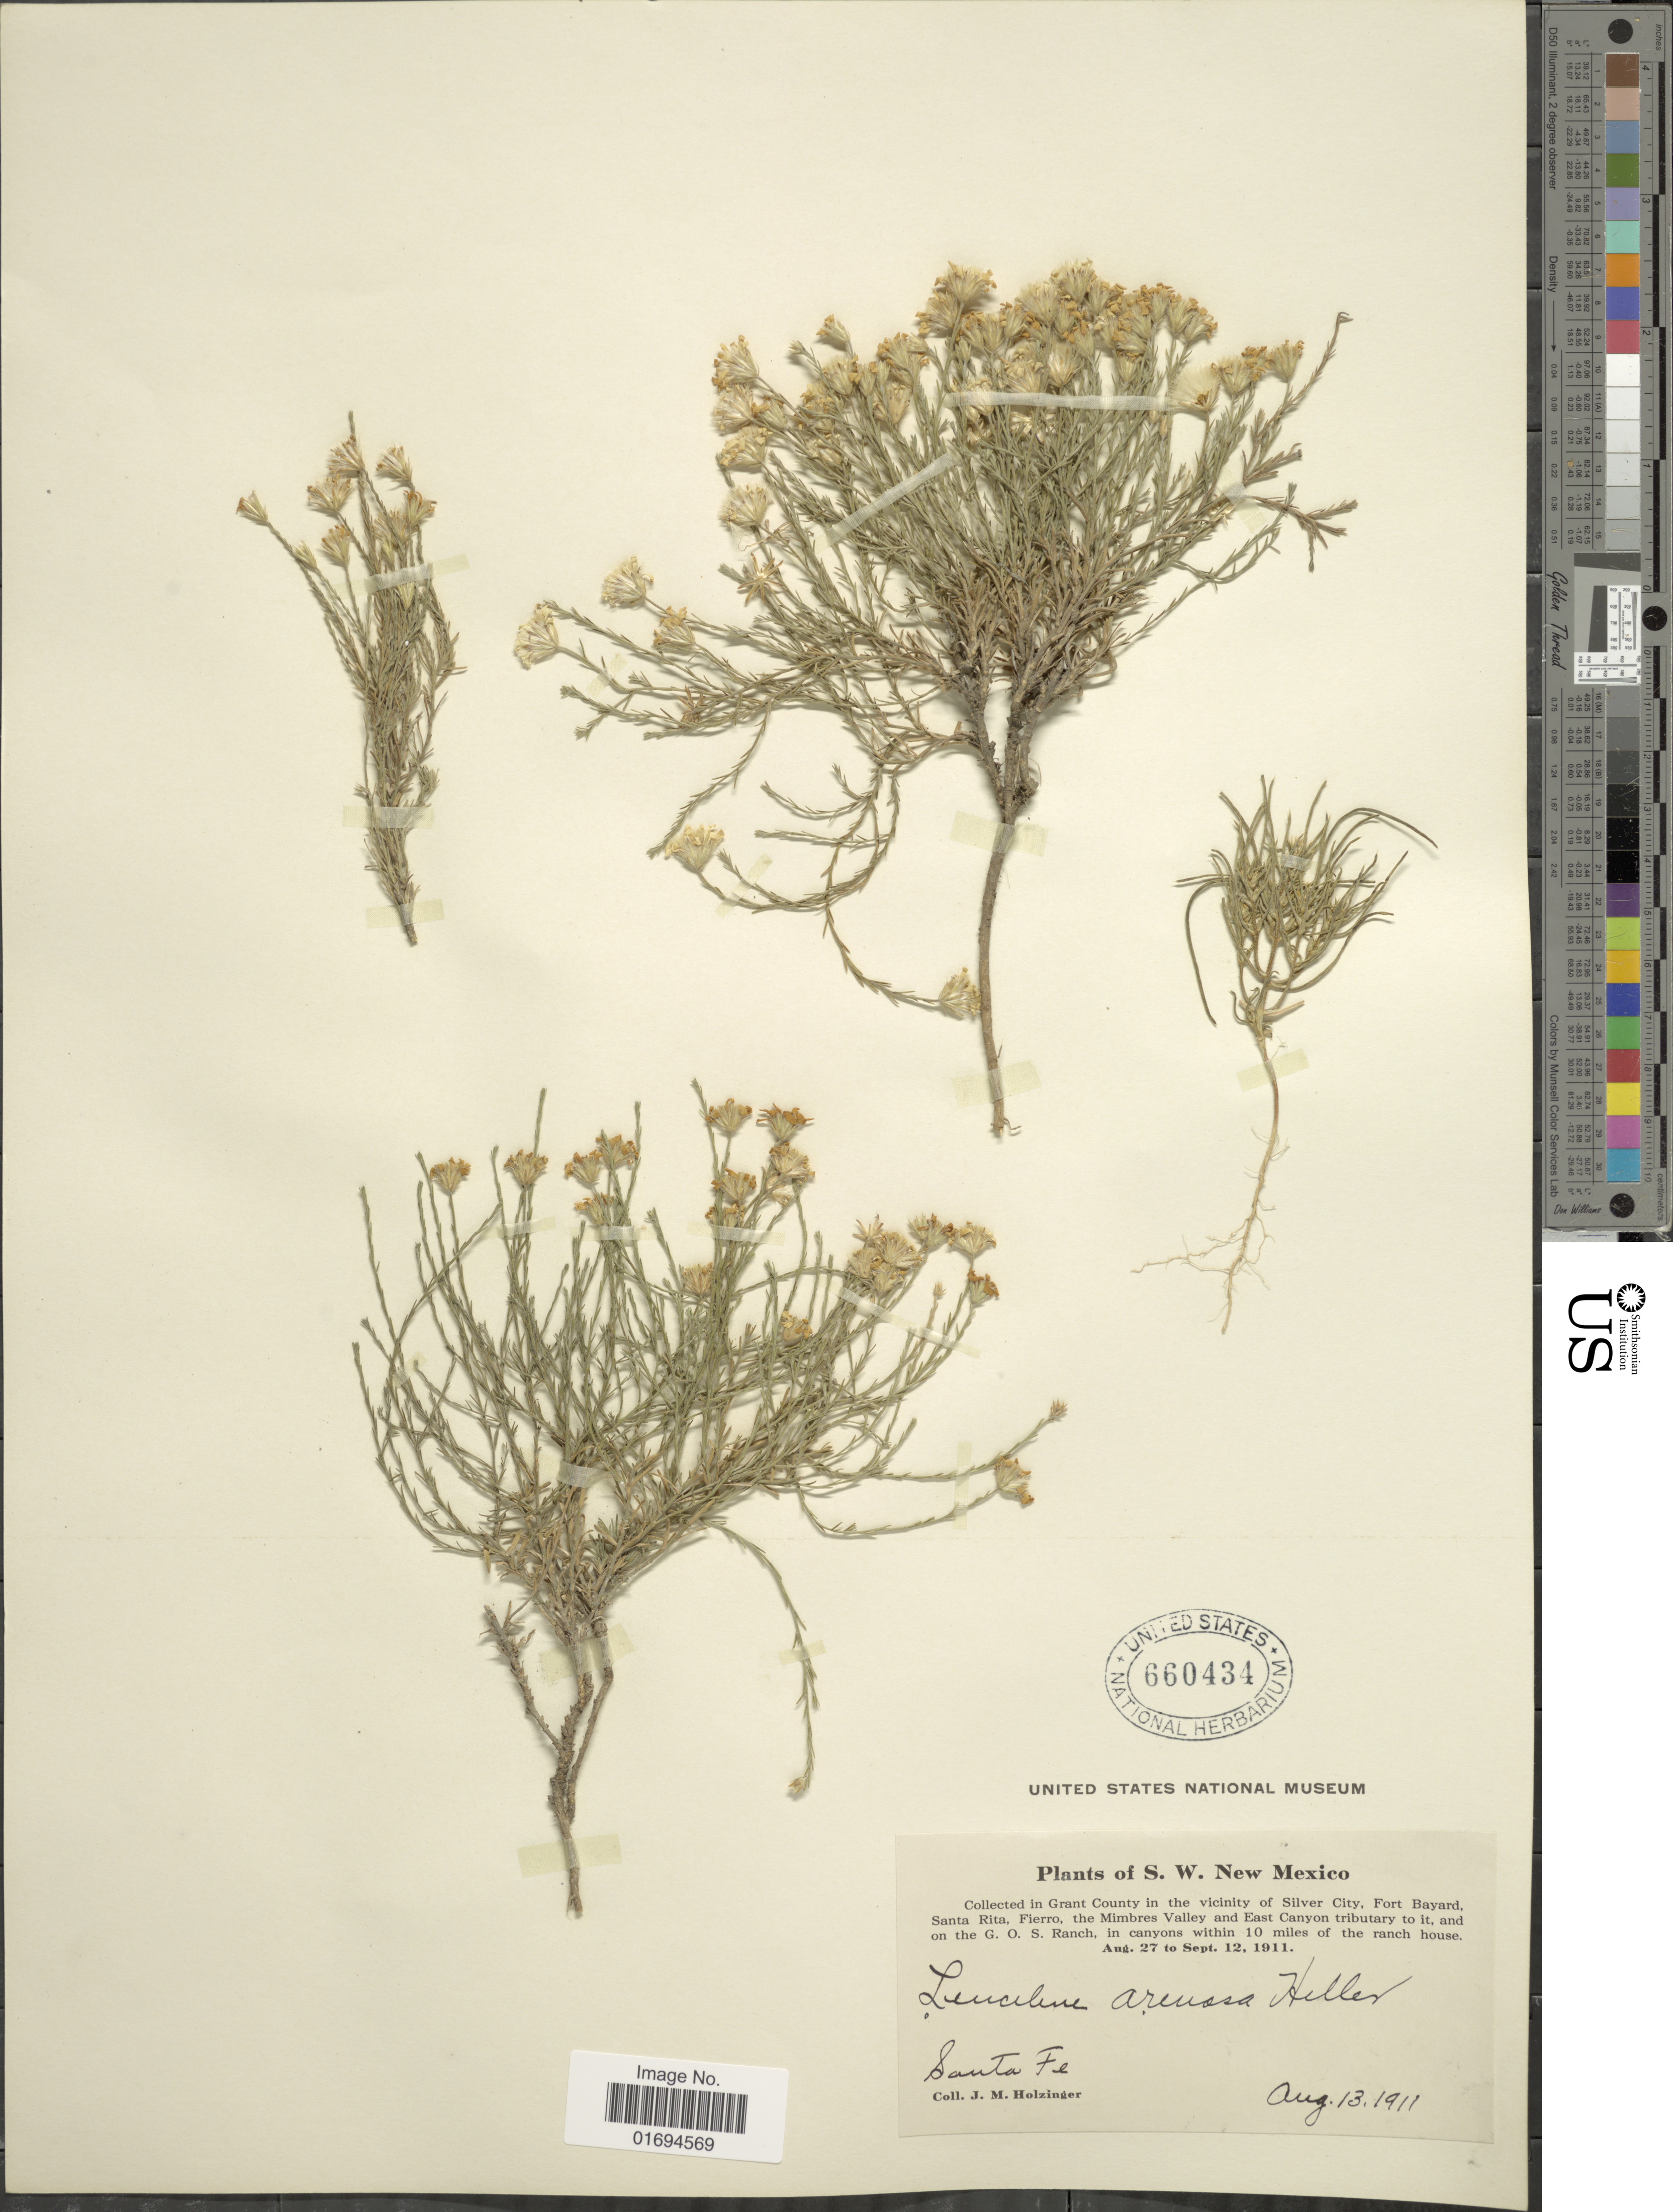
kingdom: Plantae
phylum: Tracheophyta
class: Magnoliopsida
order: Asterales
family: Asteraceae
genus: Chaetopappa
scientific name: Chaetopappa ericoides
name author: (Torr.) G.L. Nesom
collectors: J. M. Holzinger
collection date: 1911-08-13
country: United States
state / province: New Mexico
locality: S. W. New Mexico, Grant County in the vicinity of Silver City, Fort Bayard, Santa Rita, Fierrom the Mimbres Valley and East Canyon tributary to it, and on the G. O. S ranch, in canyons within 10 miles of the ranch house, Santa Fe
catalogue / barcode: US 660434